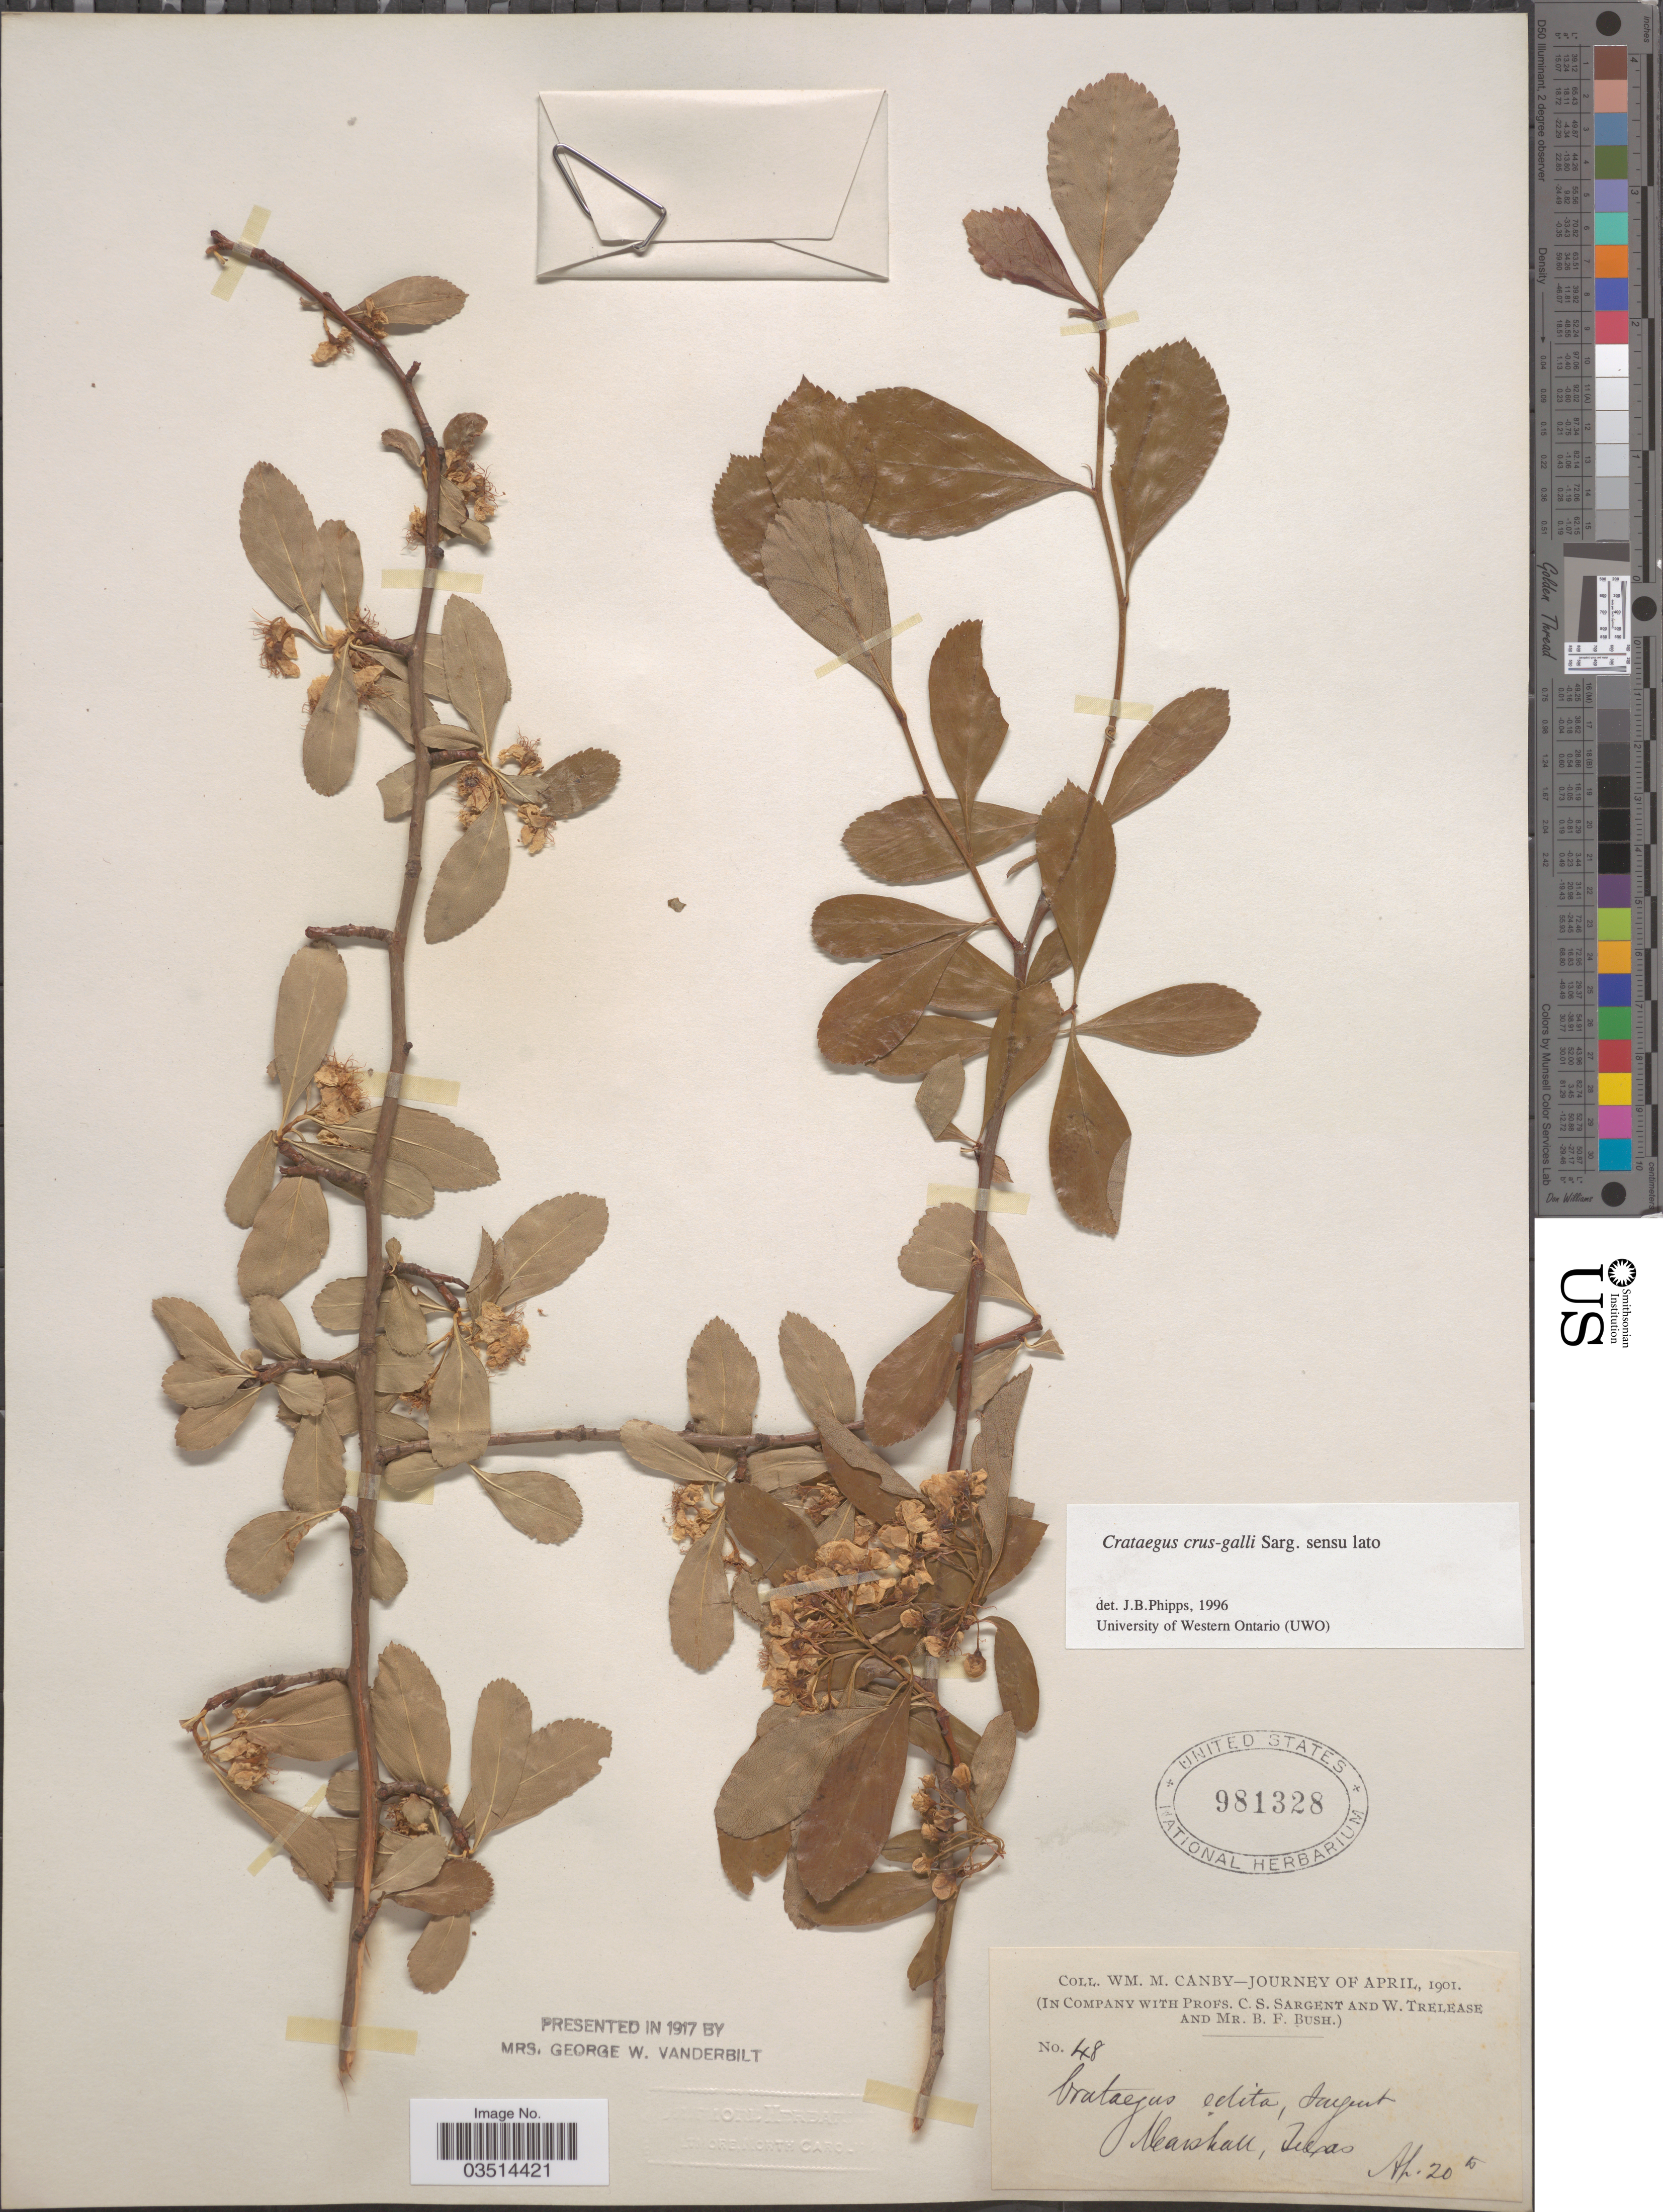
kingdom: Plantae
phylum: Tracheophyta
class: Magnoliopsida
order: Rosales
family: Rosaceae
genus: Crataegus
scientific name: Crataegus crus-galli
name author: L.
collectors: W. M. Canby, C. S. Sargent, W. Trelease & B. F. Bush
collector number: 48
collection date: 1901-04-20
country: United States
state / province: Texas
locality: Marshall.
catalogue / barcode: US 981328